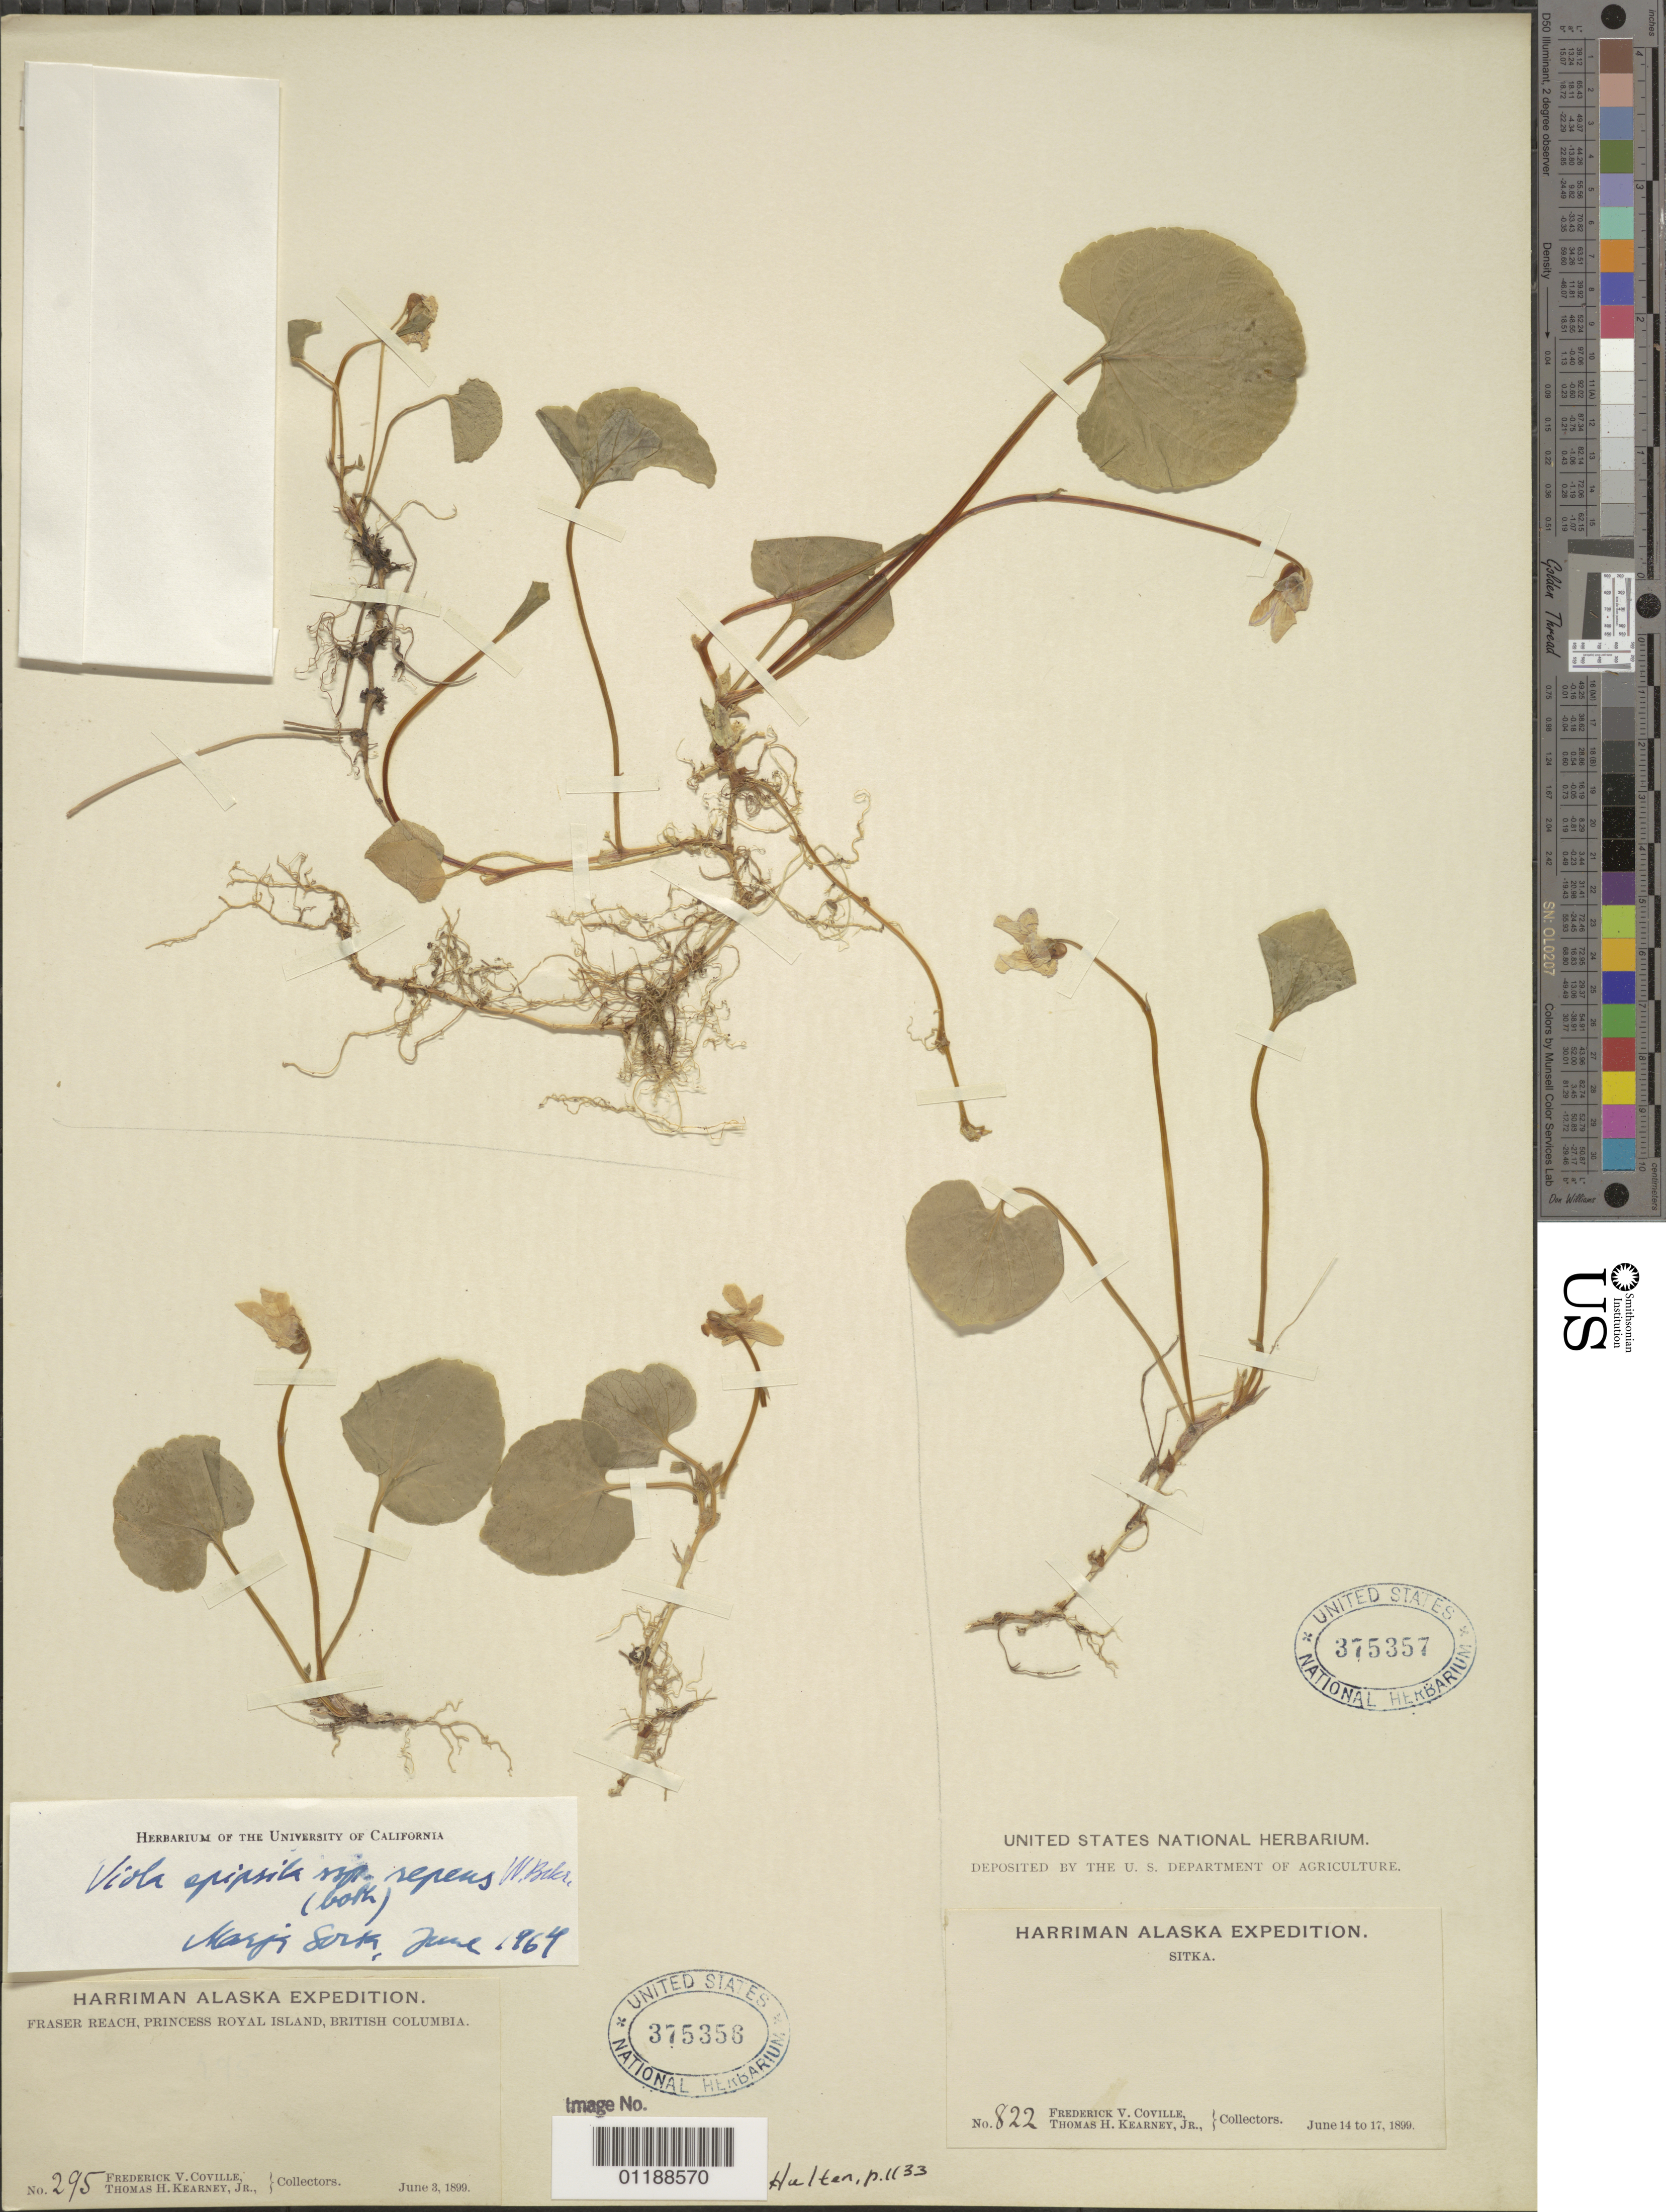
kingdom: Plantae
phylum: Tracheophyta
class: Magnoliopsida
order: Malpighiales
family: Violaceae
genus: Viola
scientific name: Viola epipsila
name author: Ledeb.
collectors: F. V. Coville & T. H. Kearney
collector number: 295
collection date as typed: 03 Jun 1899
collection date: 1899-06-03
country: Canada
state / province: British Columbia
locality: Fraser Reach, Princess Royal Island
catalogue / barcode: US 375356